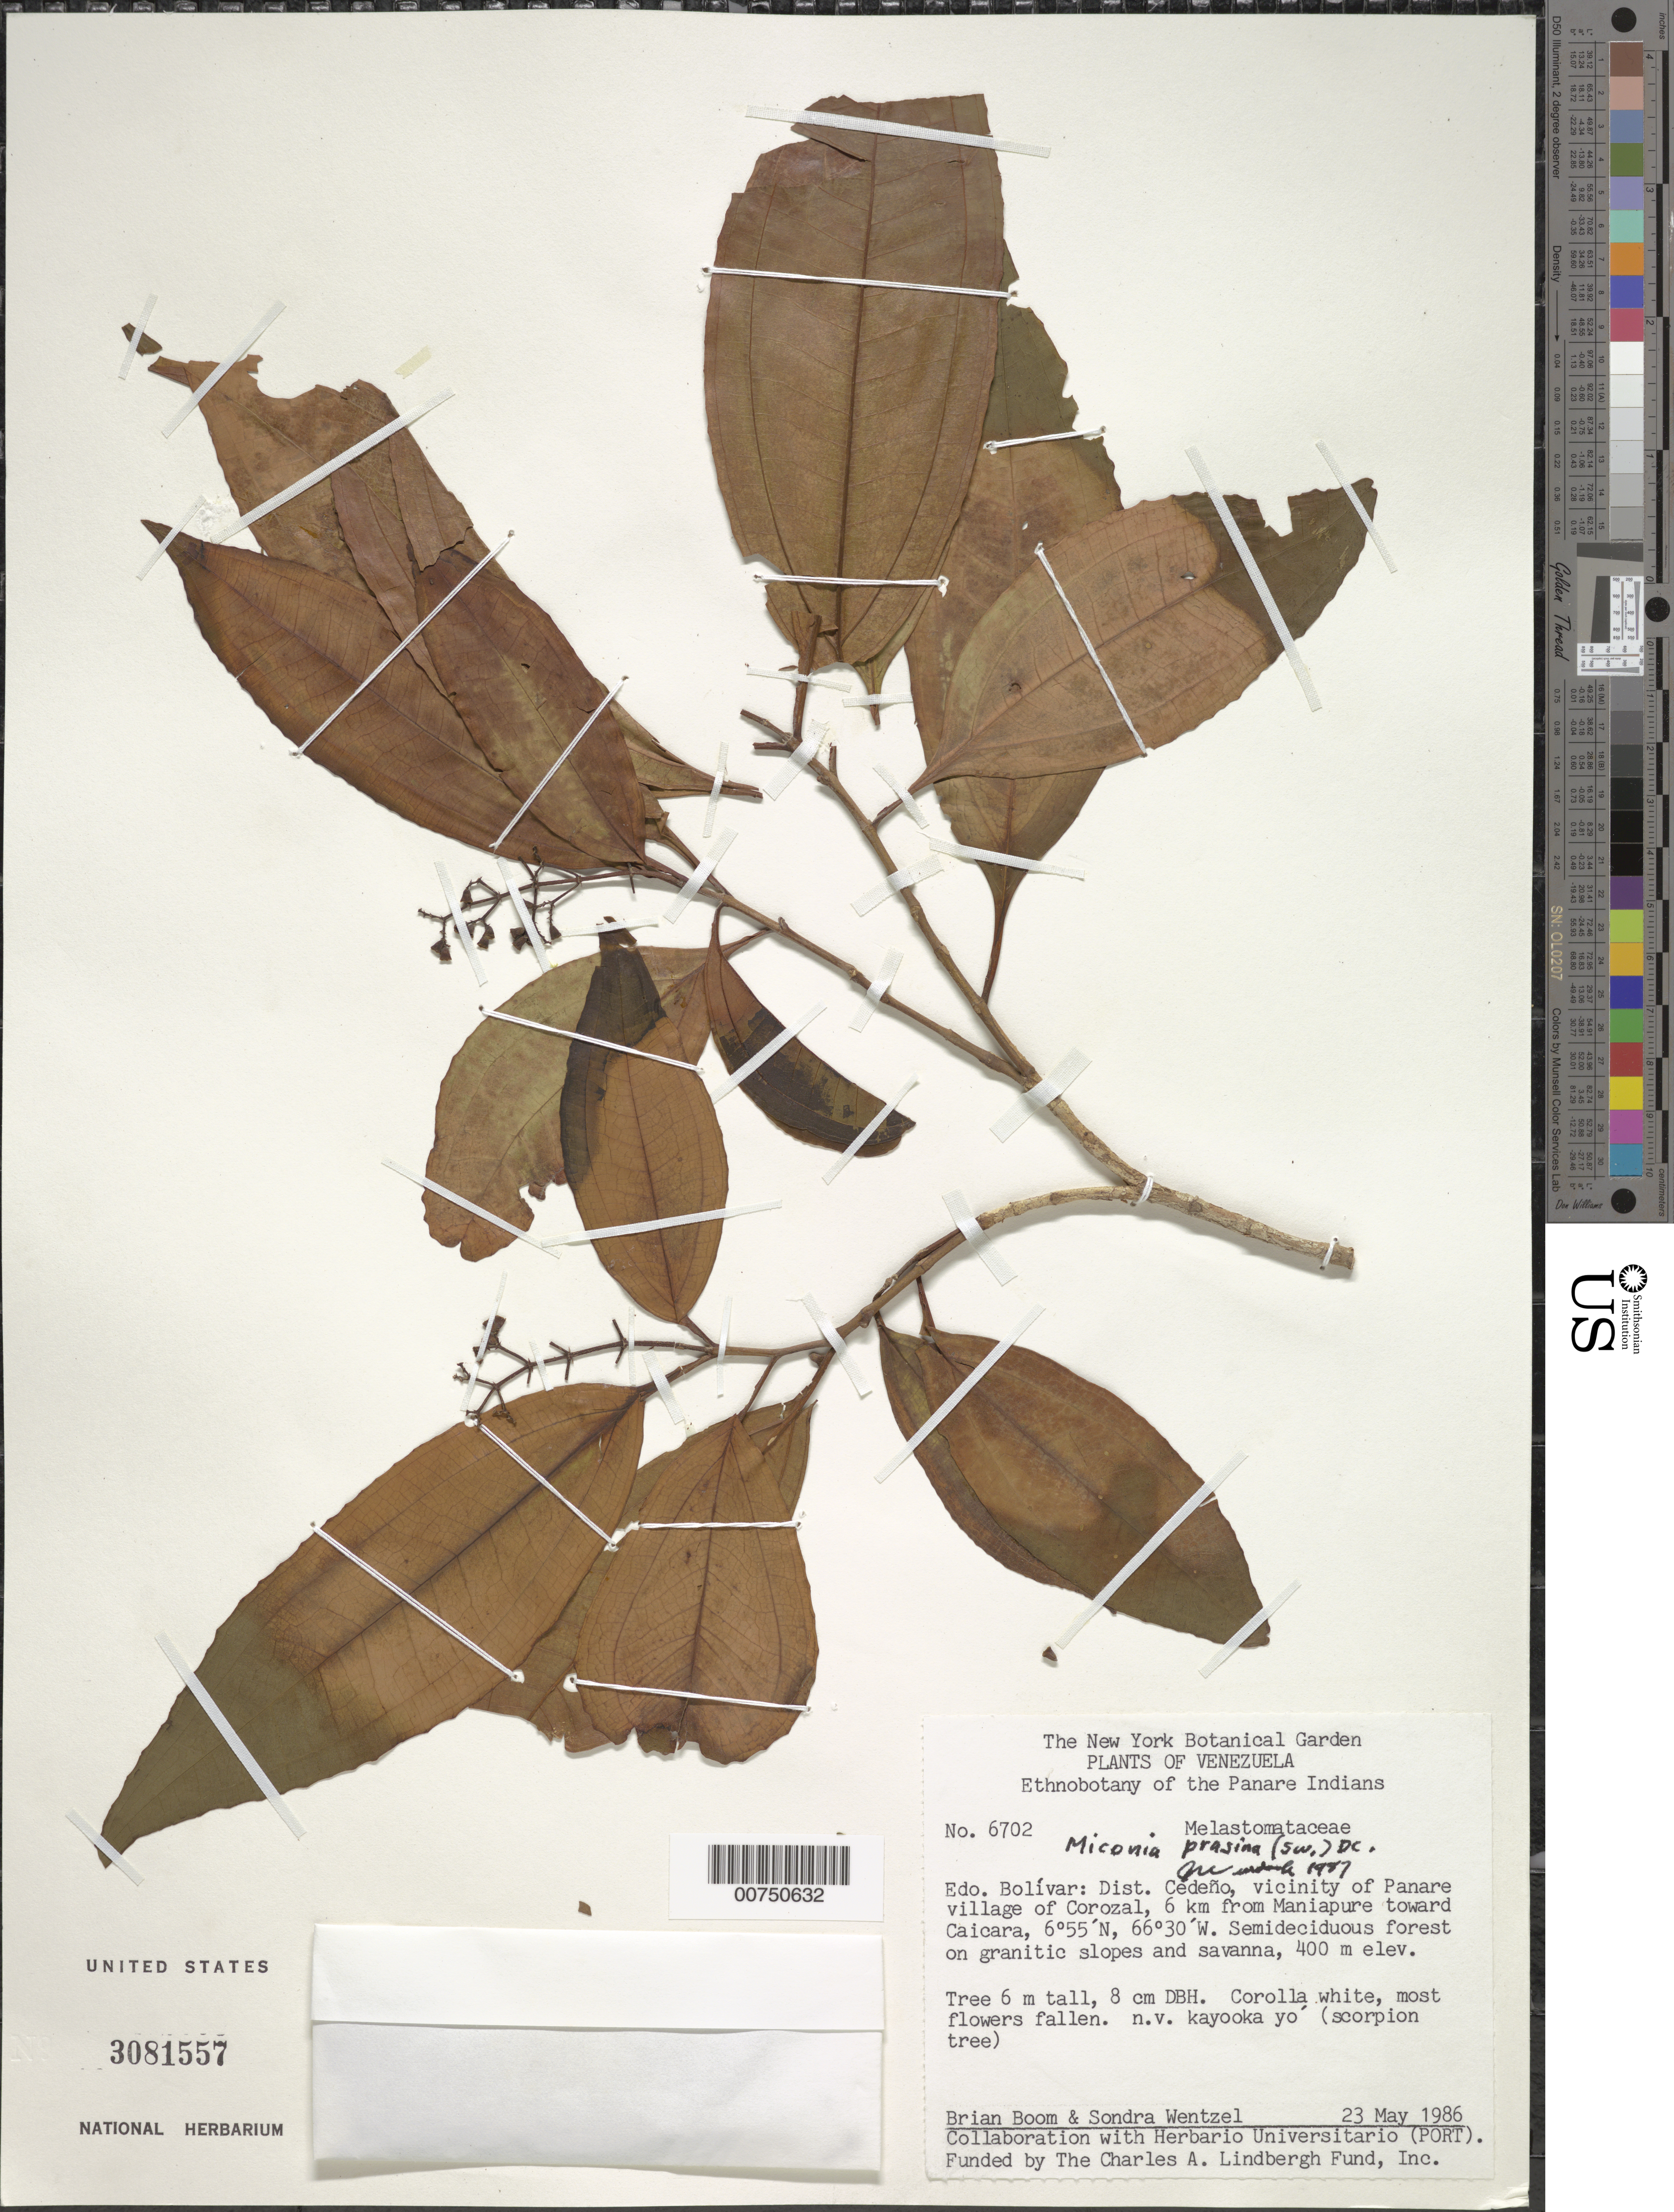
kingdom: Plantae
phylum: Tracheophyta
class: Magnoliopsida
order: Myrtales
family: Melastomataceae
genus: Miconia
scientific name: Miconia prasina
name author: (Sw.) DC.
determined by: Wurdack, John J., (US), US (UNITED STATES)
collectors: B. M. Boom & S. Wentzel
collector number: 6702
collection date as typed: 23-May-86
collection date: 1986-05-23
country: Venezuela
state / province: Bolívar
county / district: Cedeño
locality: Panare village of Corozal, vic., 6 km from Maniapure toward Caicara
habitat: Semideciduous forest on granitic slopes and savanna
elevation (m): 400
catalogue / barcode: US 3081557